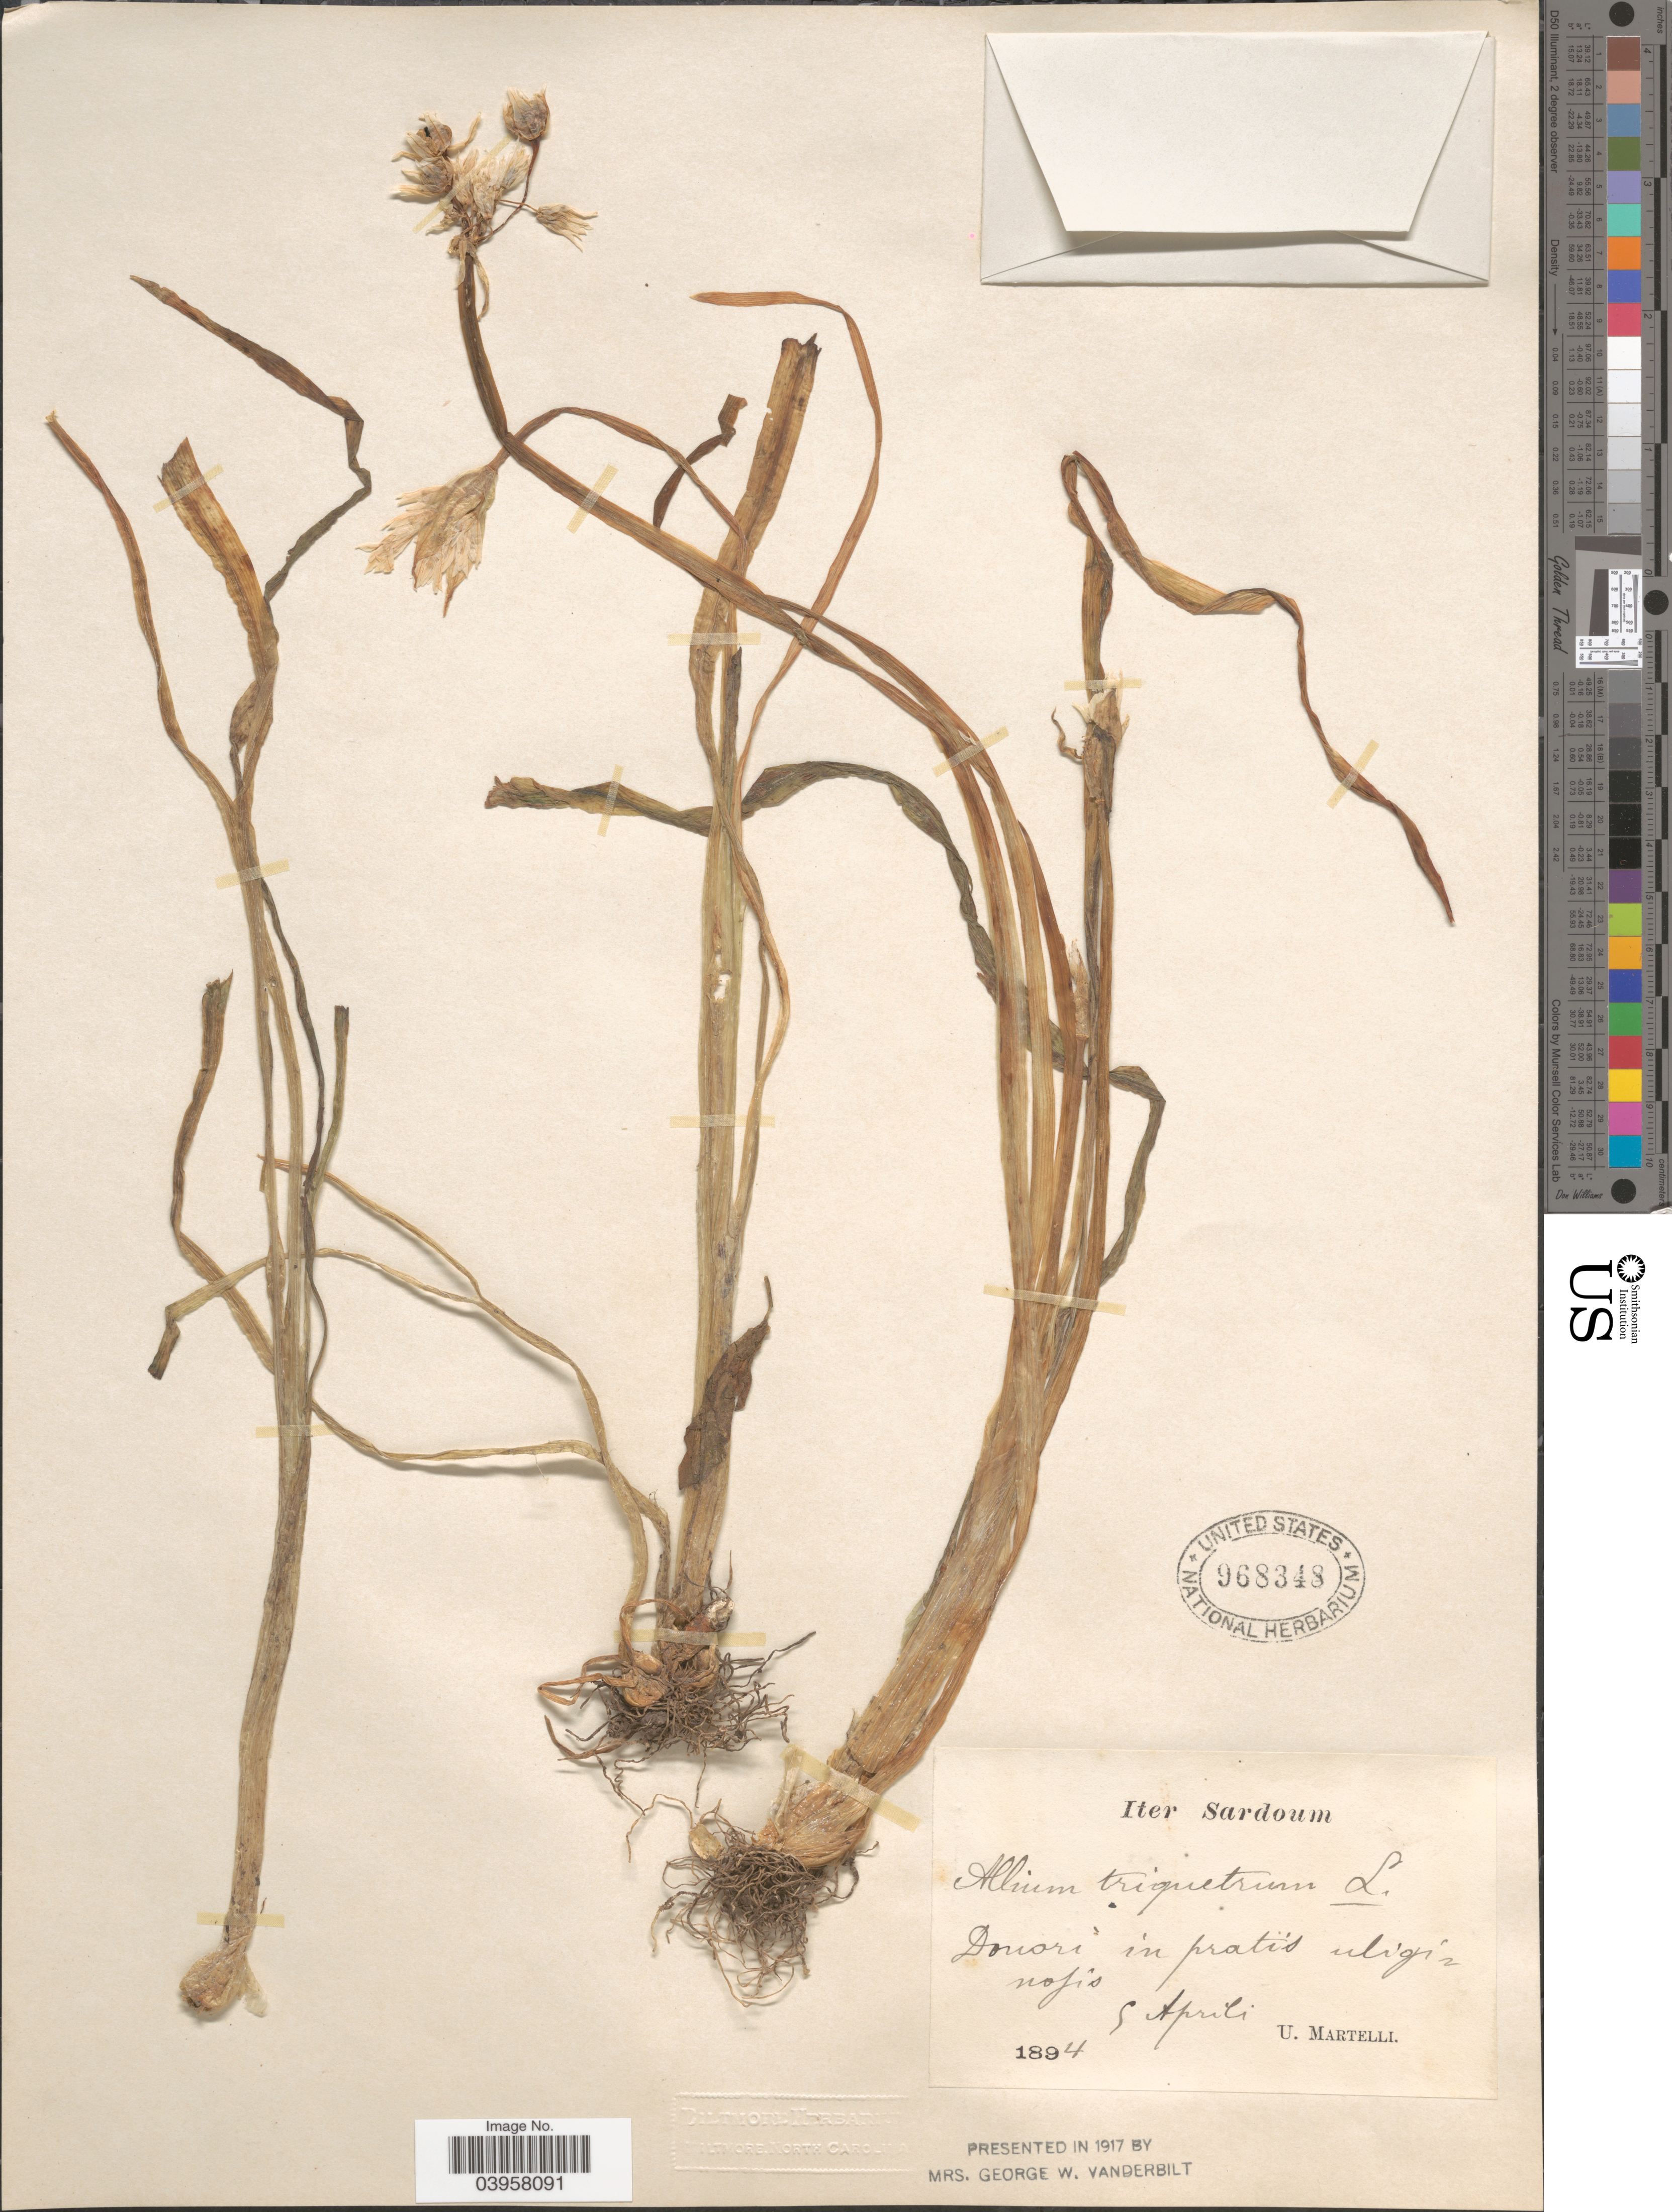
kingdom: Plantae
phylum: Tracheophyta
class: Liliopsida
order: Asparagales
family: Amaryllidaceae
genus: Allium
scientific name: Allium triquetrum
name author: L.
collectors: U. Martelli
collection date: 1894-04-05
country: Italy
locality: Iter Sardoum. Donori in pratis uligi nofis.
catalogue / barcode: US 968348